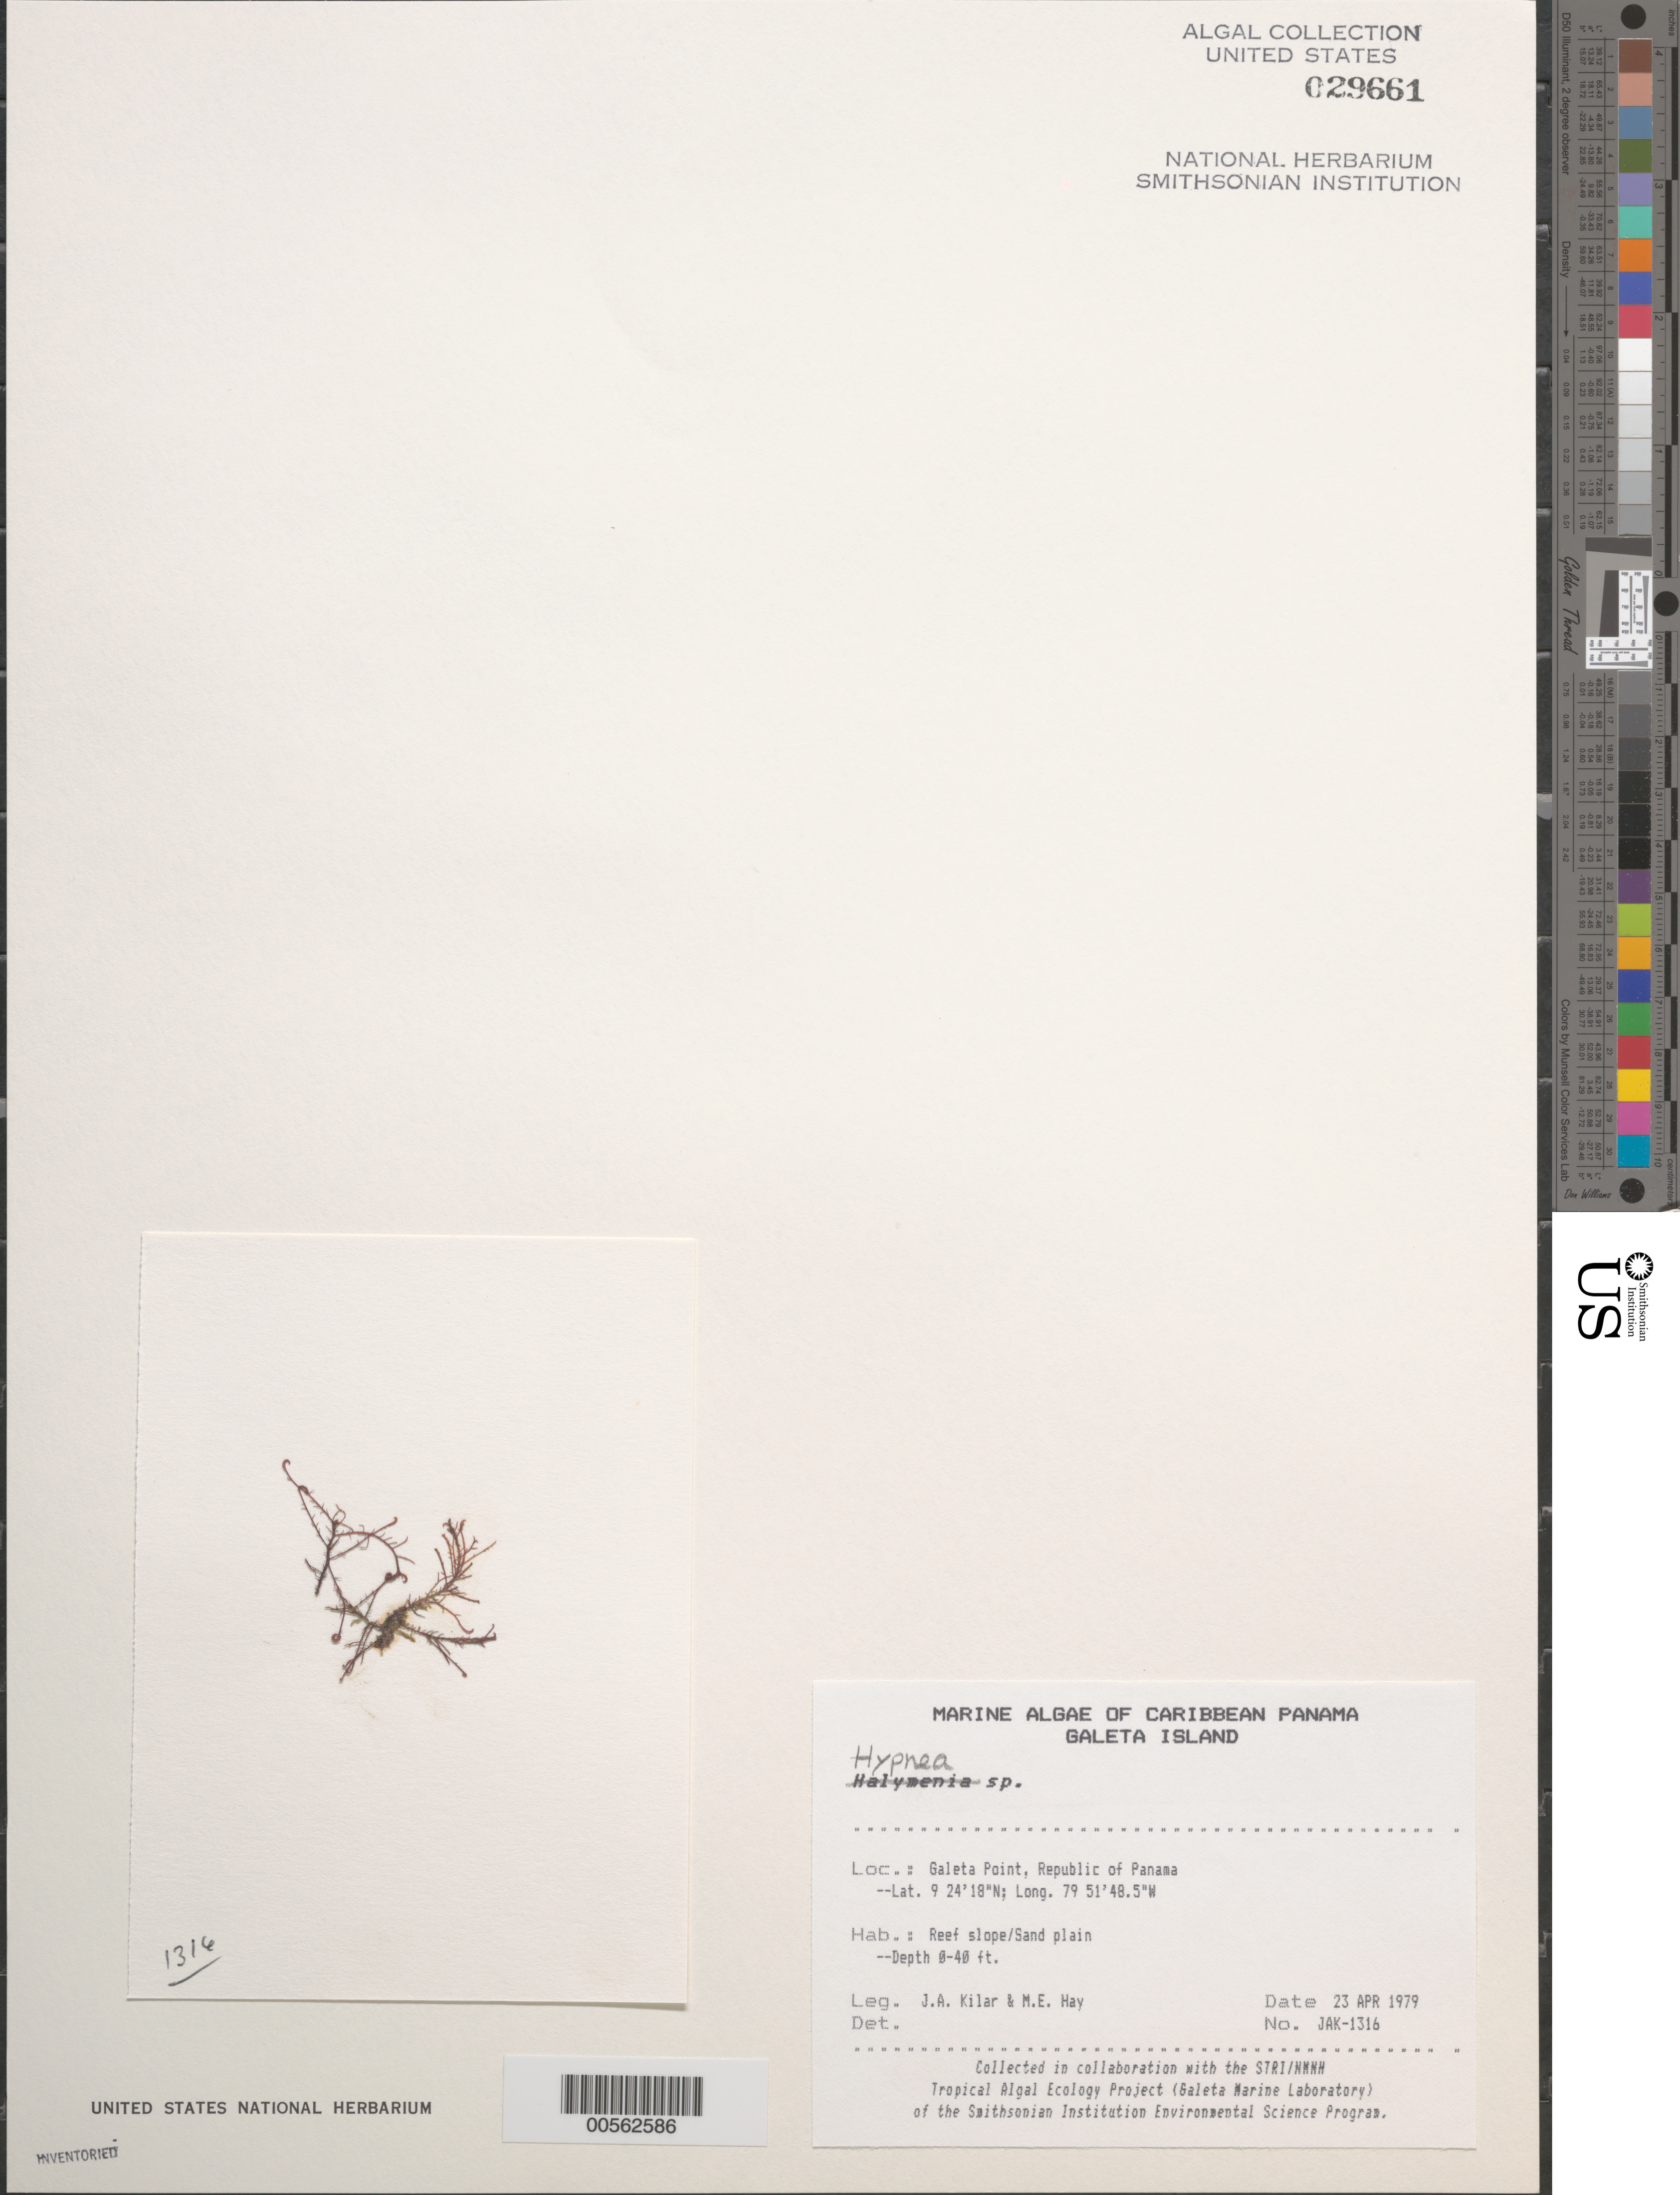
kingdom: Plantae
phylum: Rhodophyta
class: Florideophyceae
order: Gigartinales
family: Cystocloniaceae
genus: Hypnea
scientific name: Hypnea sp.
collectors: J. A. Kilar & M. E. Hay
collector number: JAK-1316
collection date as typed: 23 Apr 1979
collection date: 1979-04-23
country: Panama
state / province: Colón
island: Galeta Island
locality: Galeta Point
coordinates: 9 24' 18" N, 79 51' 48.5" W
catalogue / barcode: US 29661